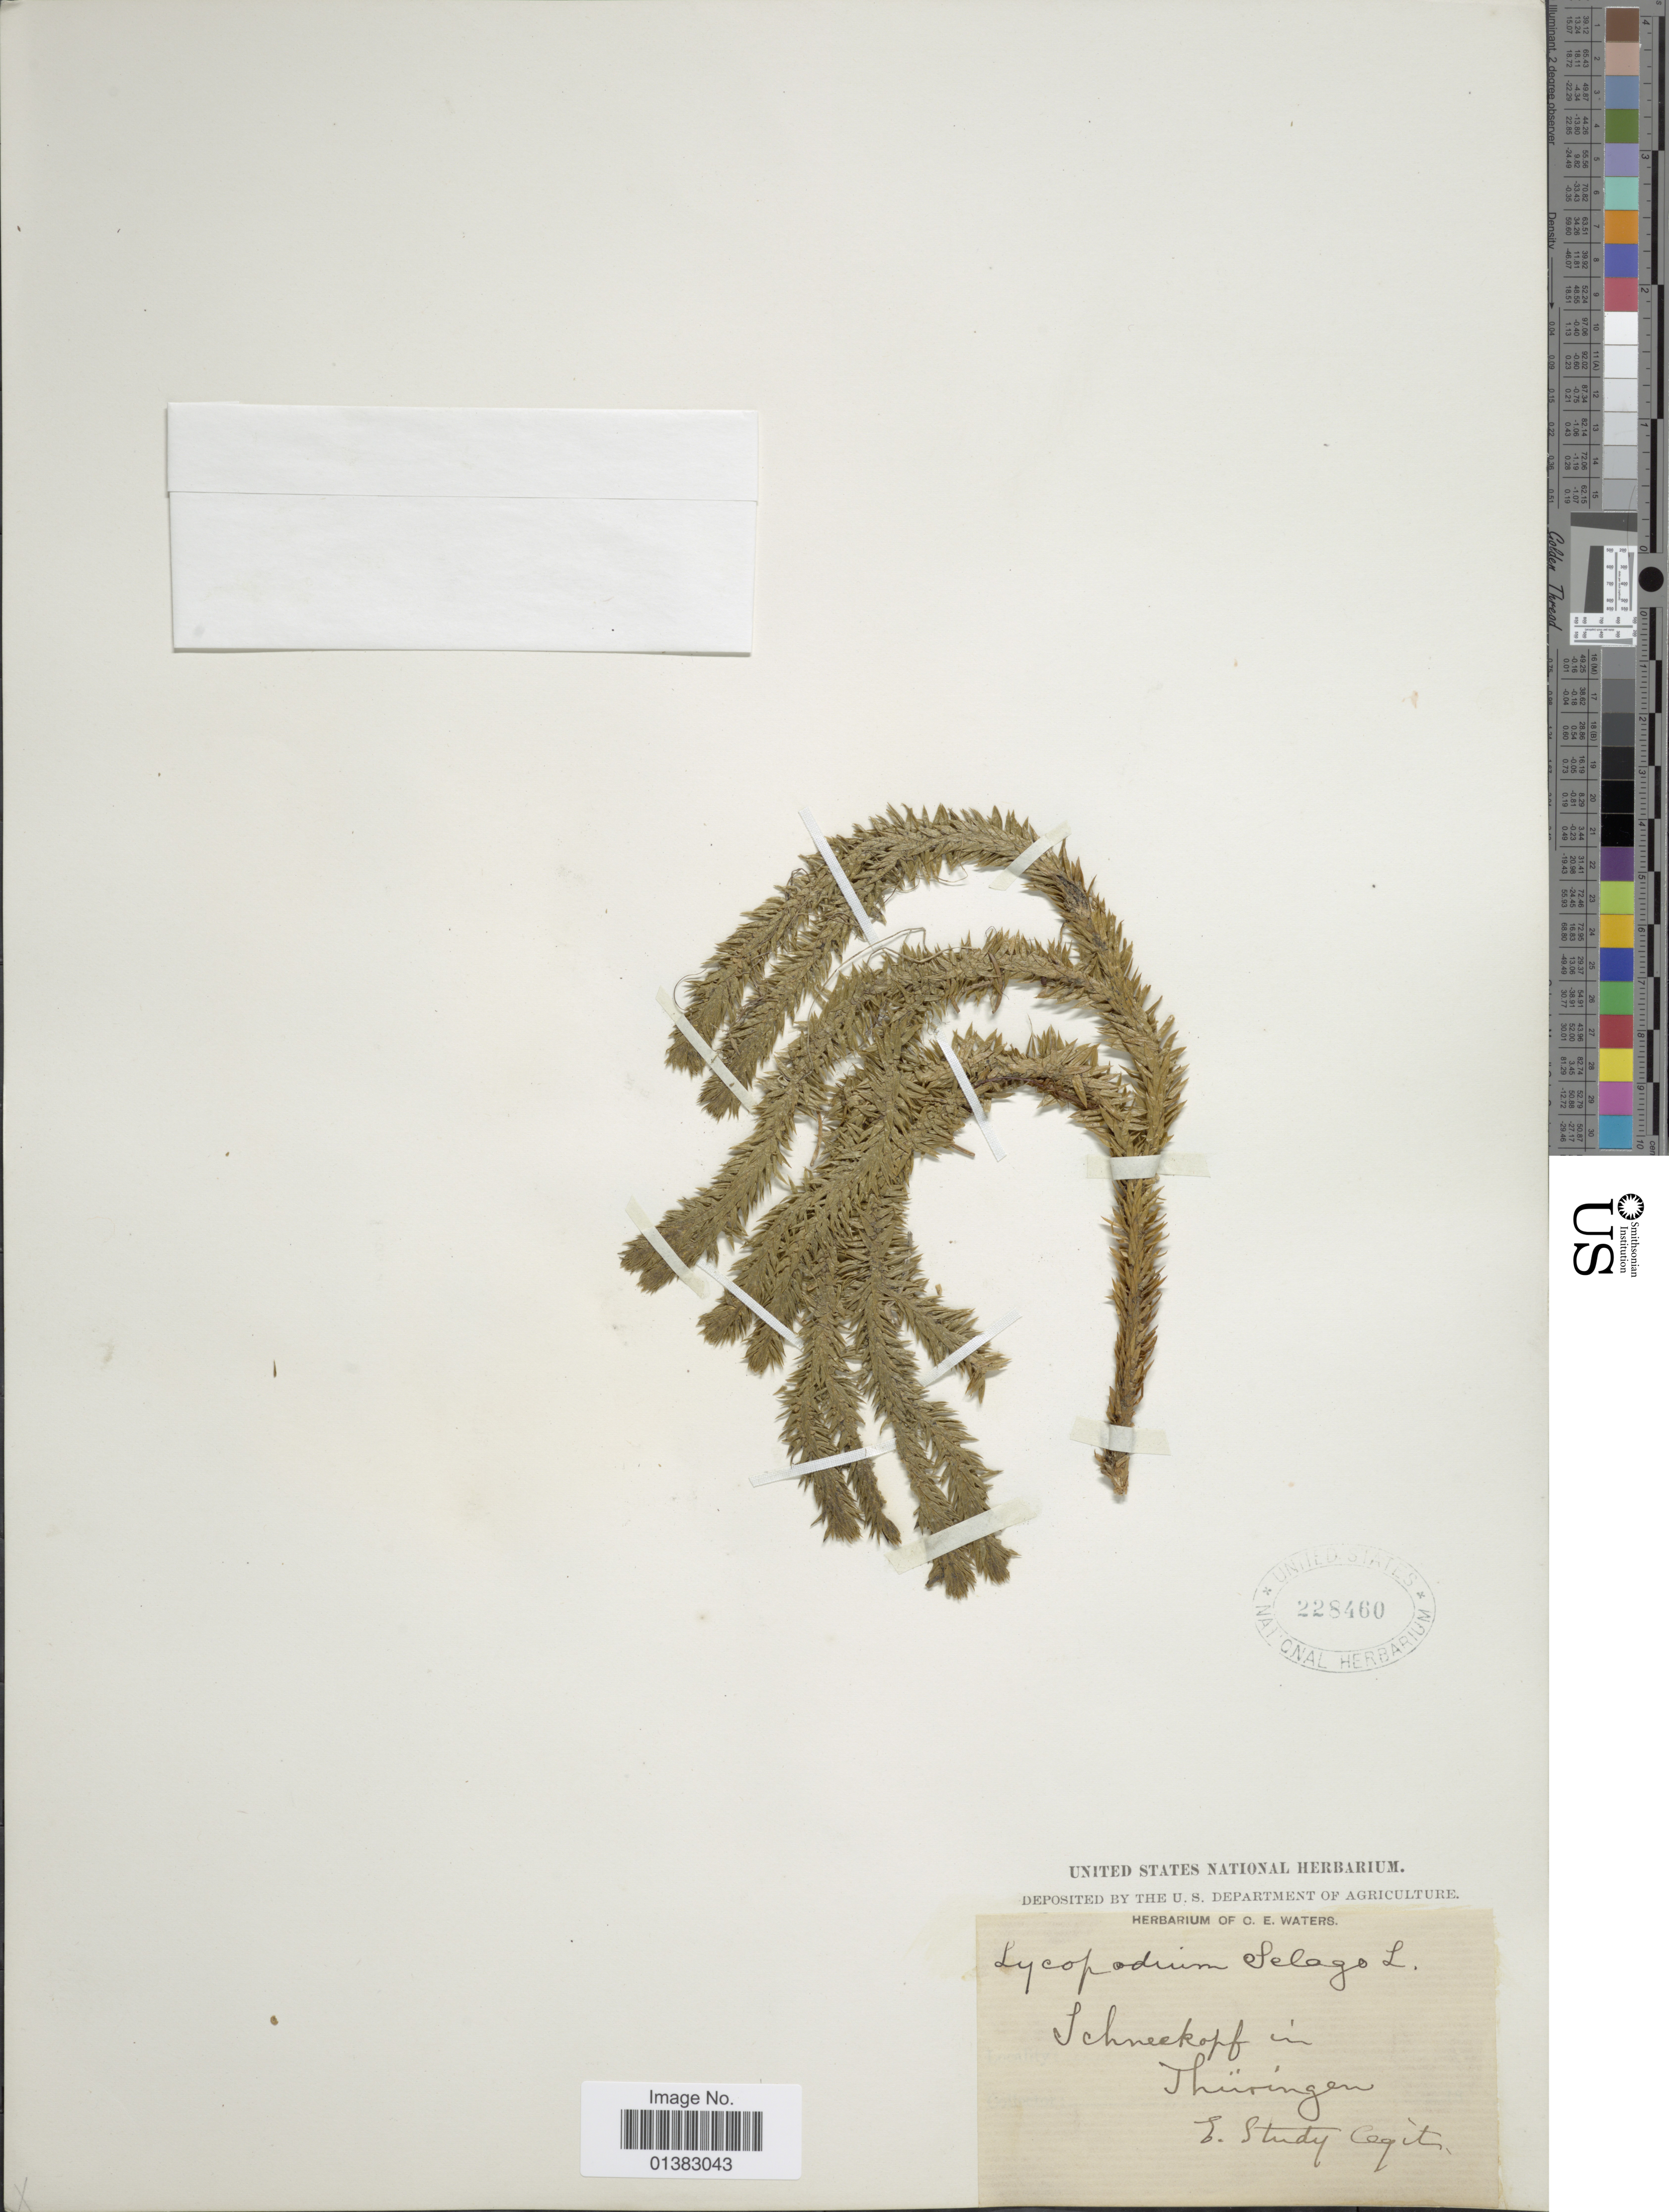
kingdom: Plantae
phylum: Tracheophyta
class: Lycopodiopsida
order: Lycopodiales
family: Lycopodiaceae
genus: Huperzia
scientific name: Huperzia selago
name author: (L.) Bernh. ex Schrank & Mart.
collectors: E. Study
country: Germany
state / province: Thuringia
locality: Schneekopf in Thüringen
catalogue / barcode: US 228460